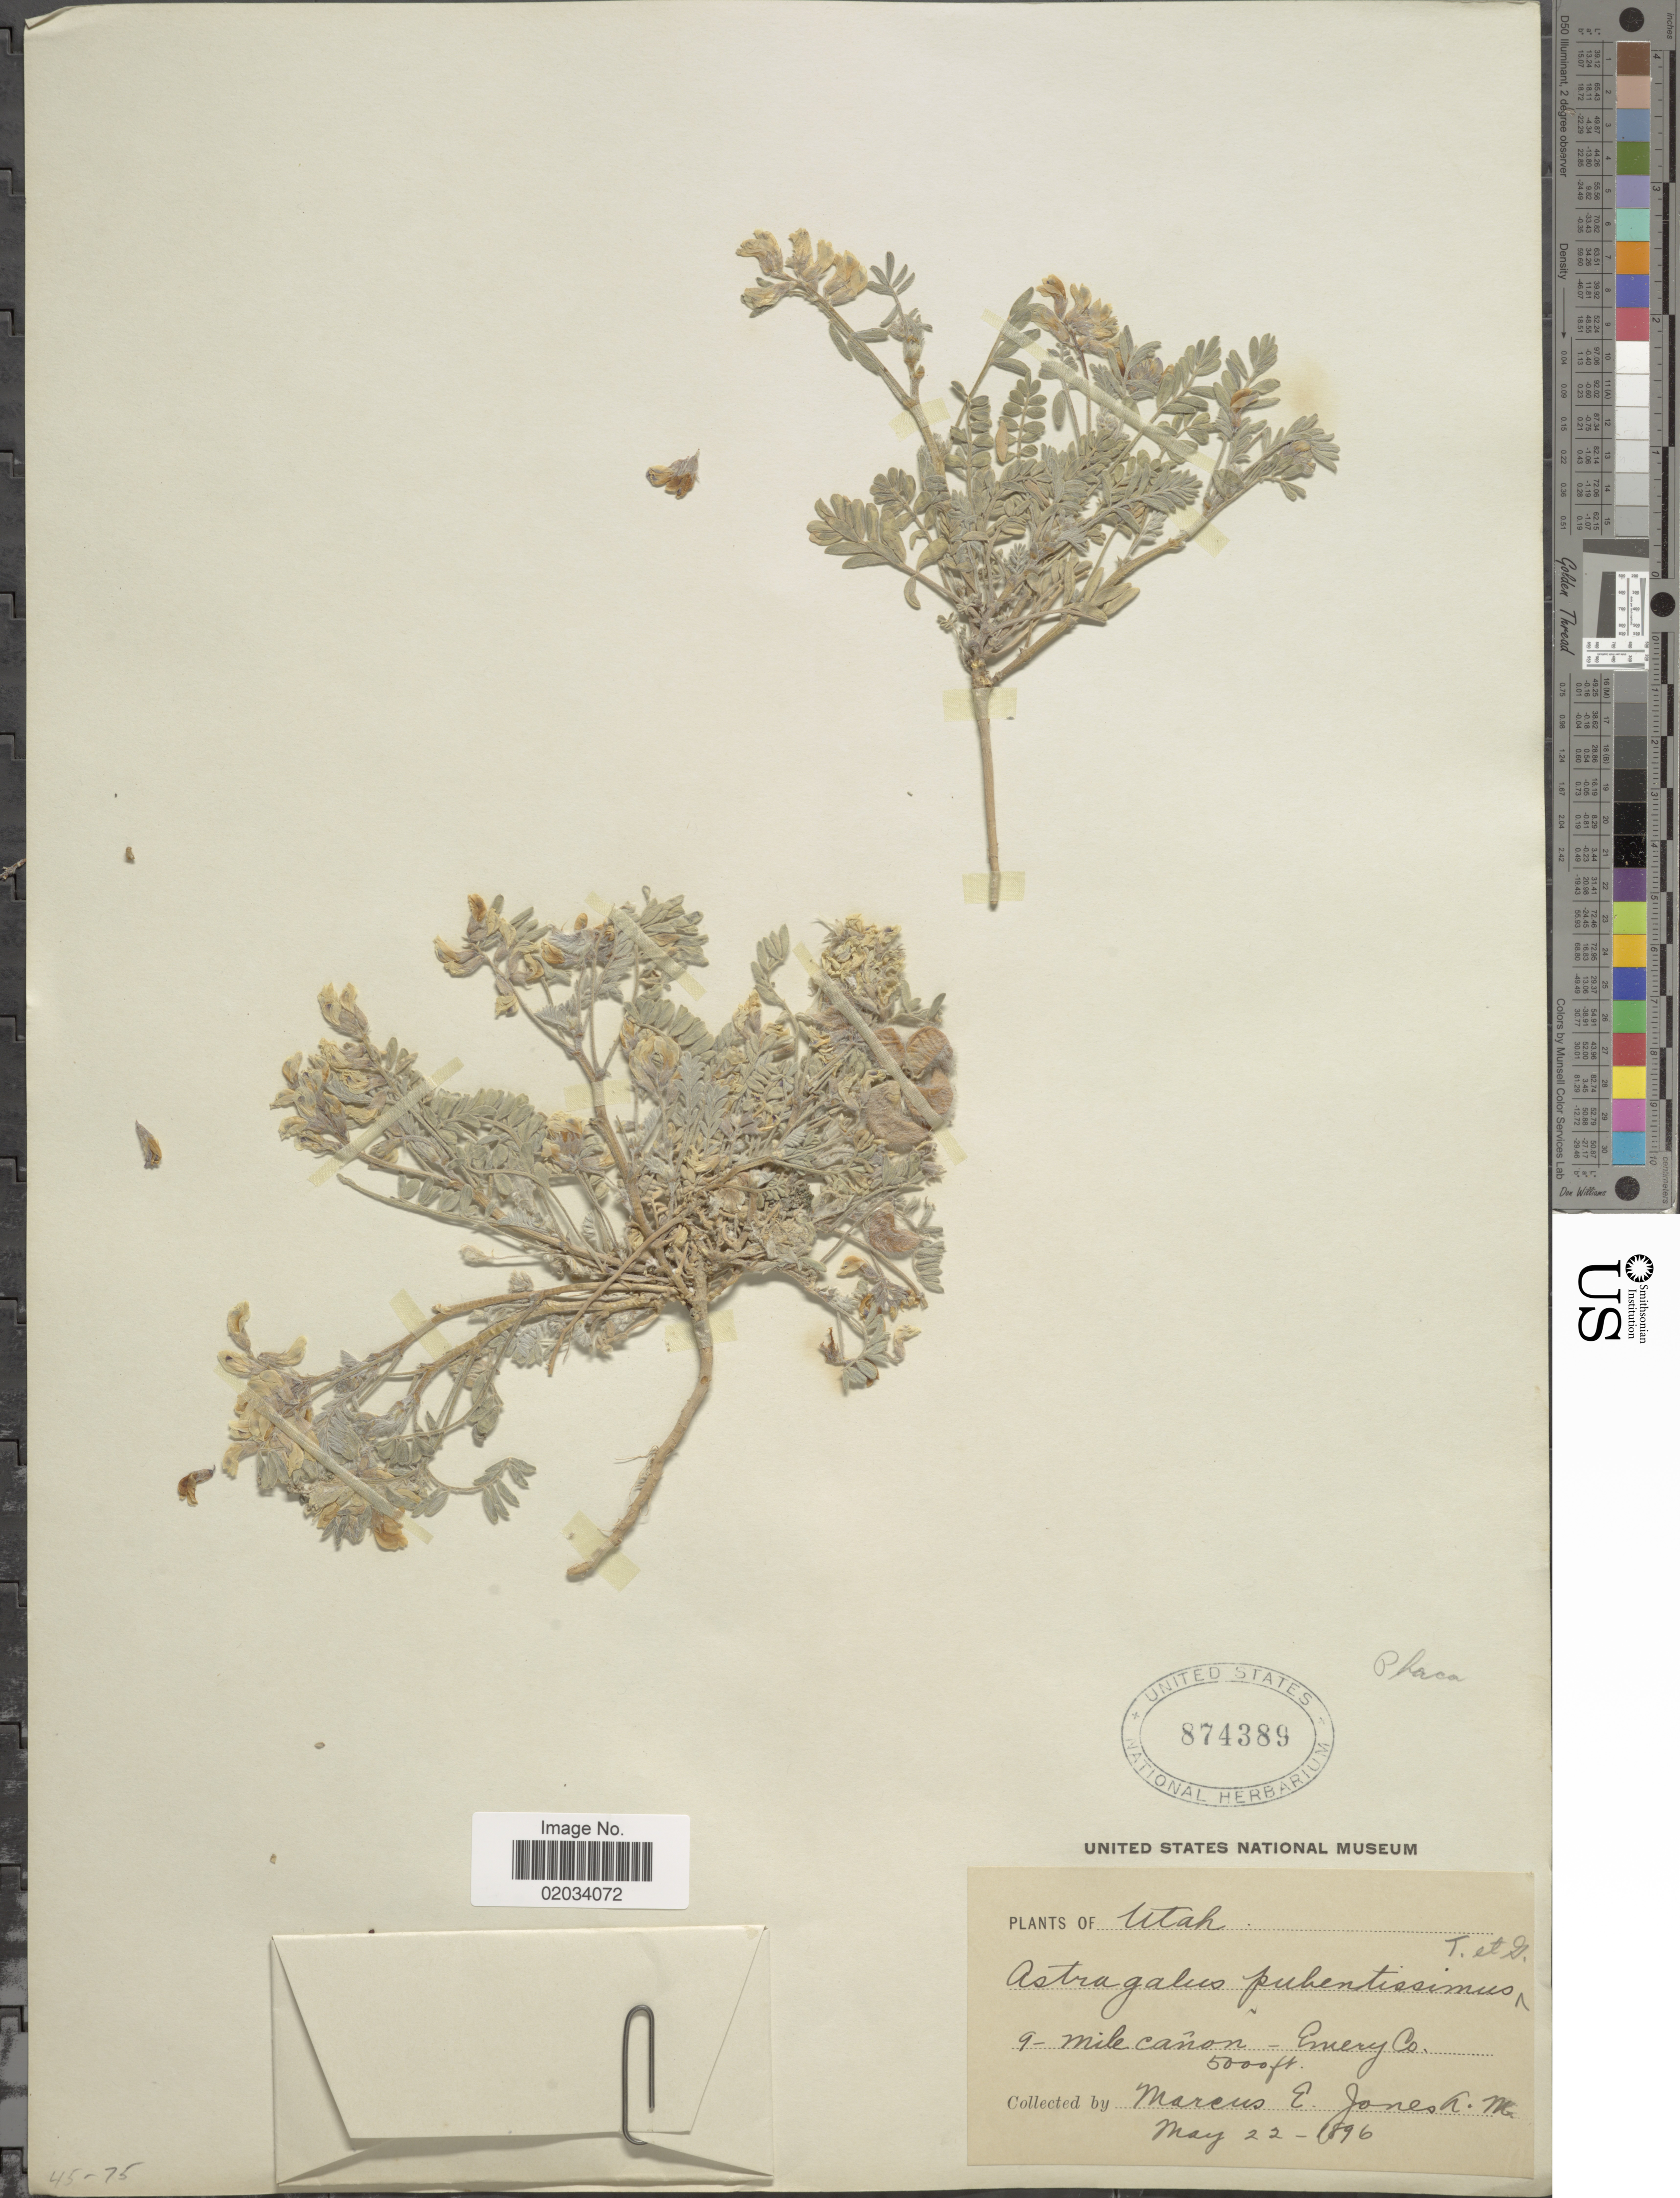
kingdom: Plantae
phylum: Tracheophyta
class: Magnoliopsida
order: Fabales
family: Fabaceae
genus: Astragalus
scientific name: Astragalus pubentissimus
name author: Torr. & A. Gray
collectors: M. E. Jones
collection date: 1896-05-22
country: United States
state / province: Utah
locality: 9 mile canon, Emery Co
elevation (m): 1524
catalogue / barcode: US 874389